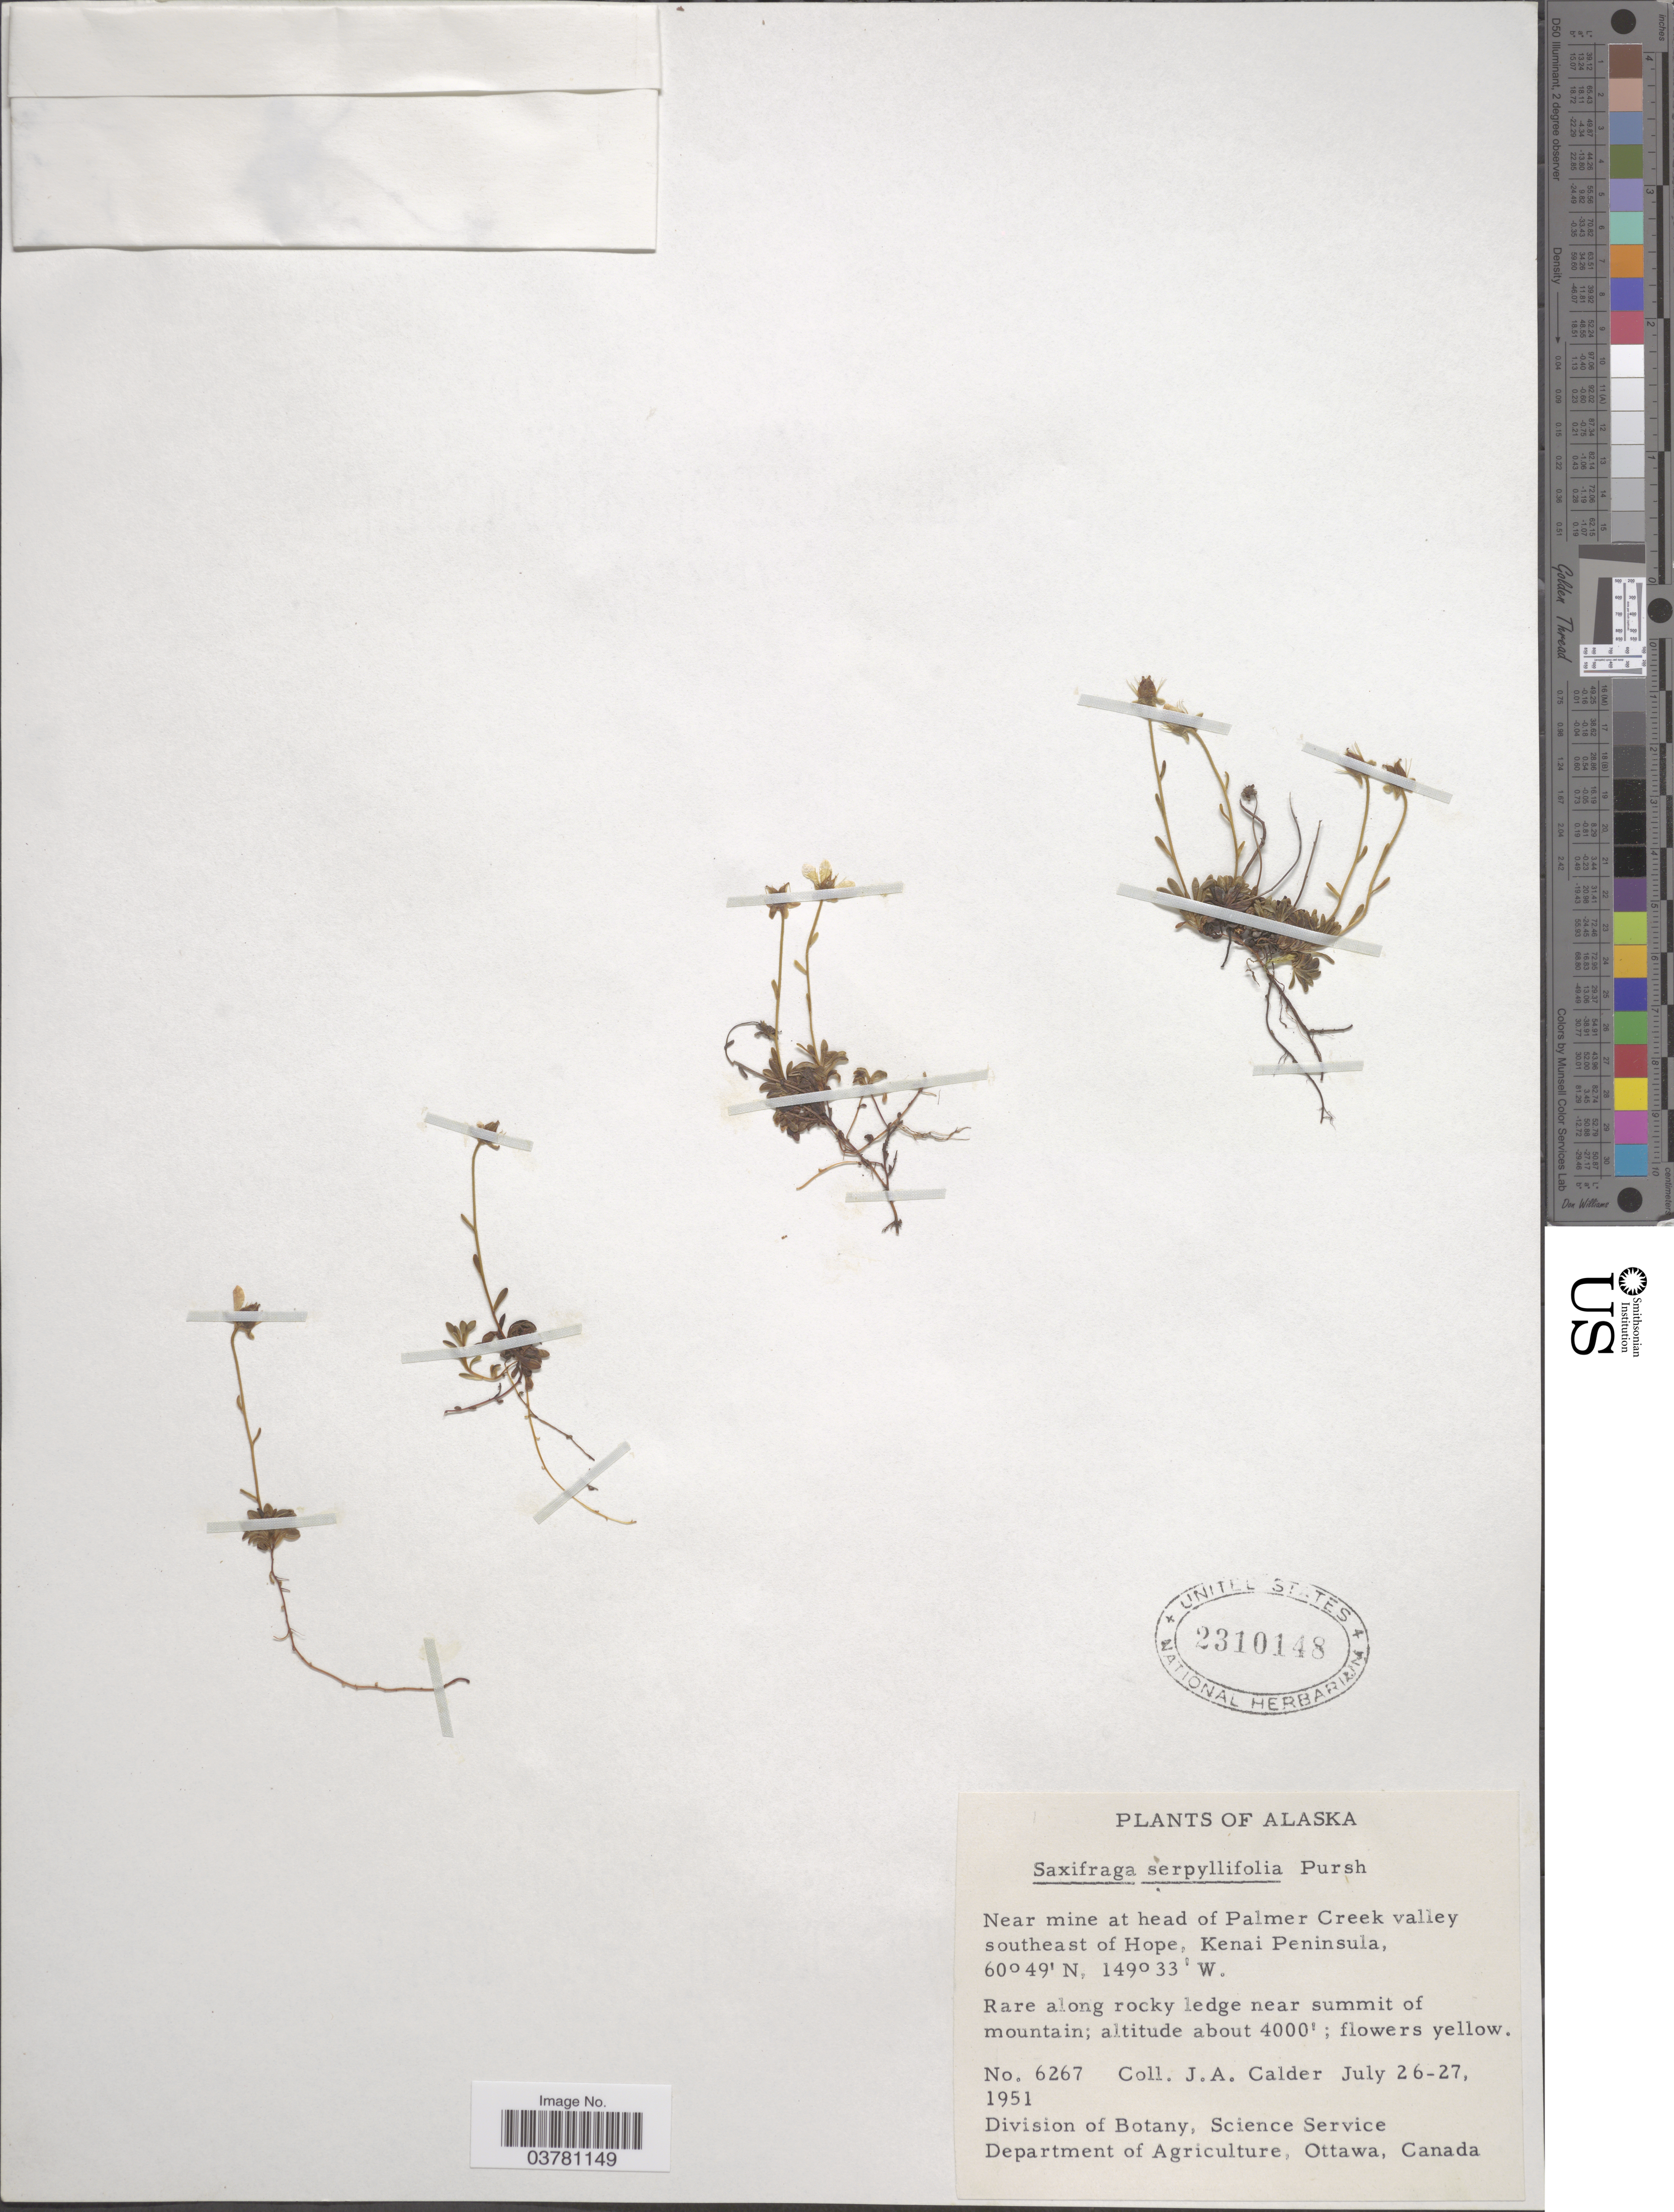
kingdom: Plantae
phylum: Tracheophyta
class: Magnoliopsida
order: Saxifragales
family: Saxifragaceae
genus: Saxifraga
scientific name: Saxifraga serpyllifolia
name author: Pursh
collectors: J. A. Calder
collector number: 6267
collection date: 1951-07-26/1951-07-27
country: United States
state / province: Alaska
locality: Near mine at head of Palmer Creek valley southeast of Hope, Kenai Peninsula.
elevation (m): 1219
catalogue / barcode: US 2310148